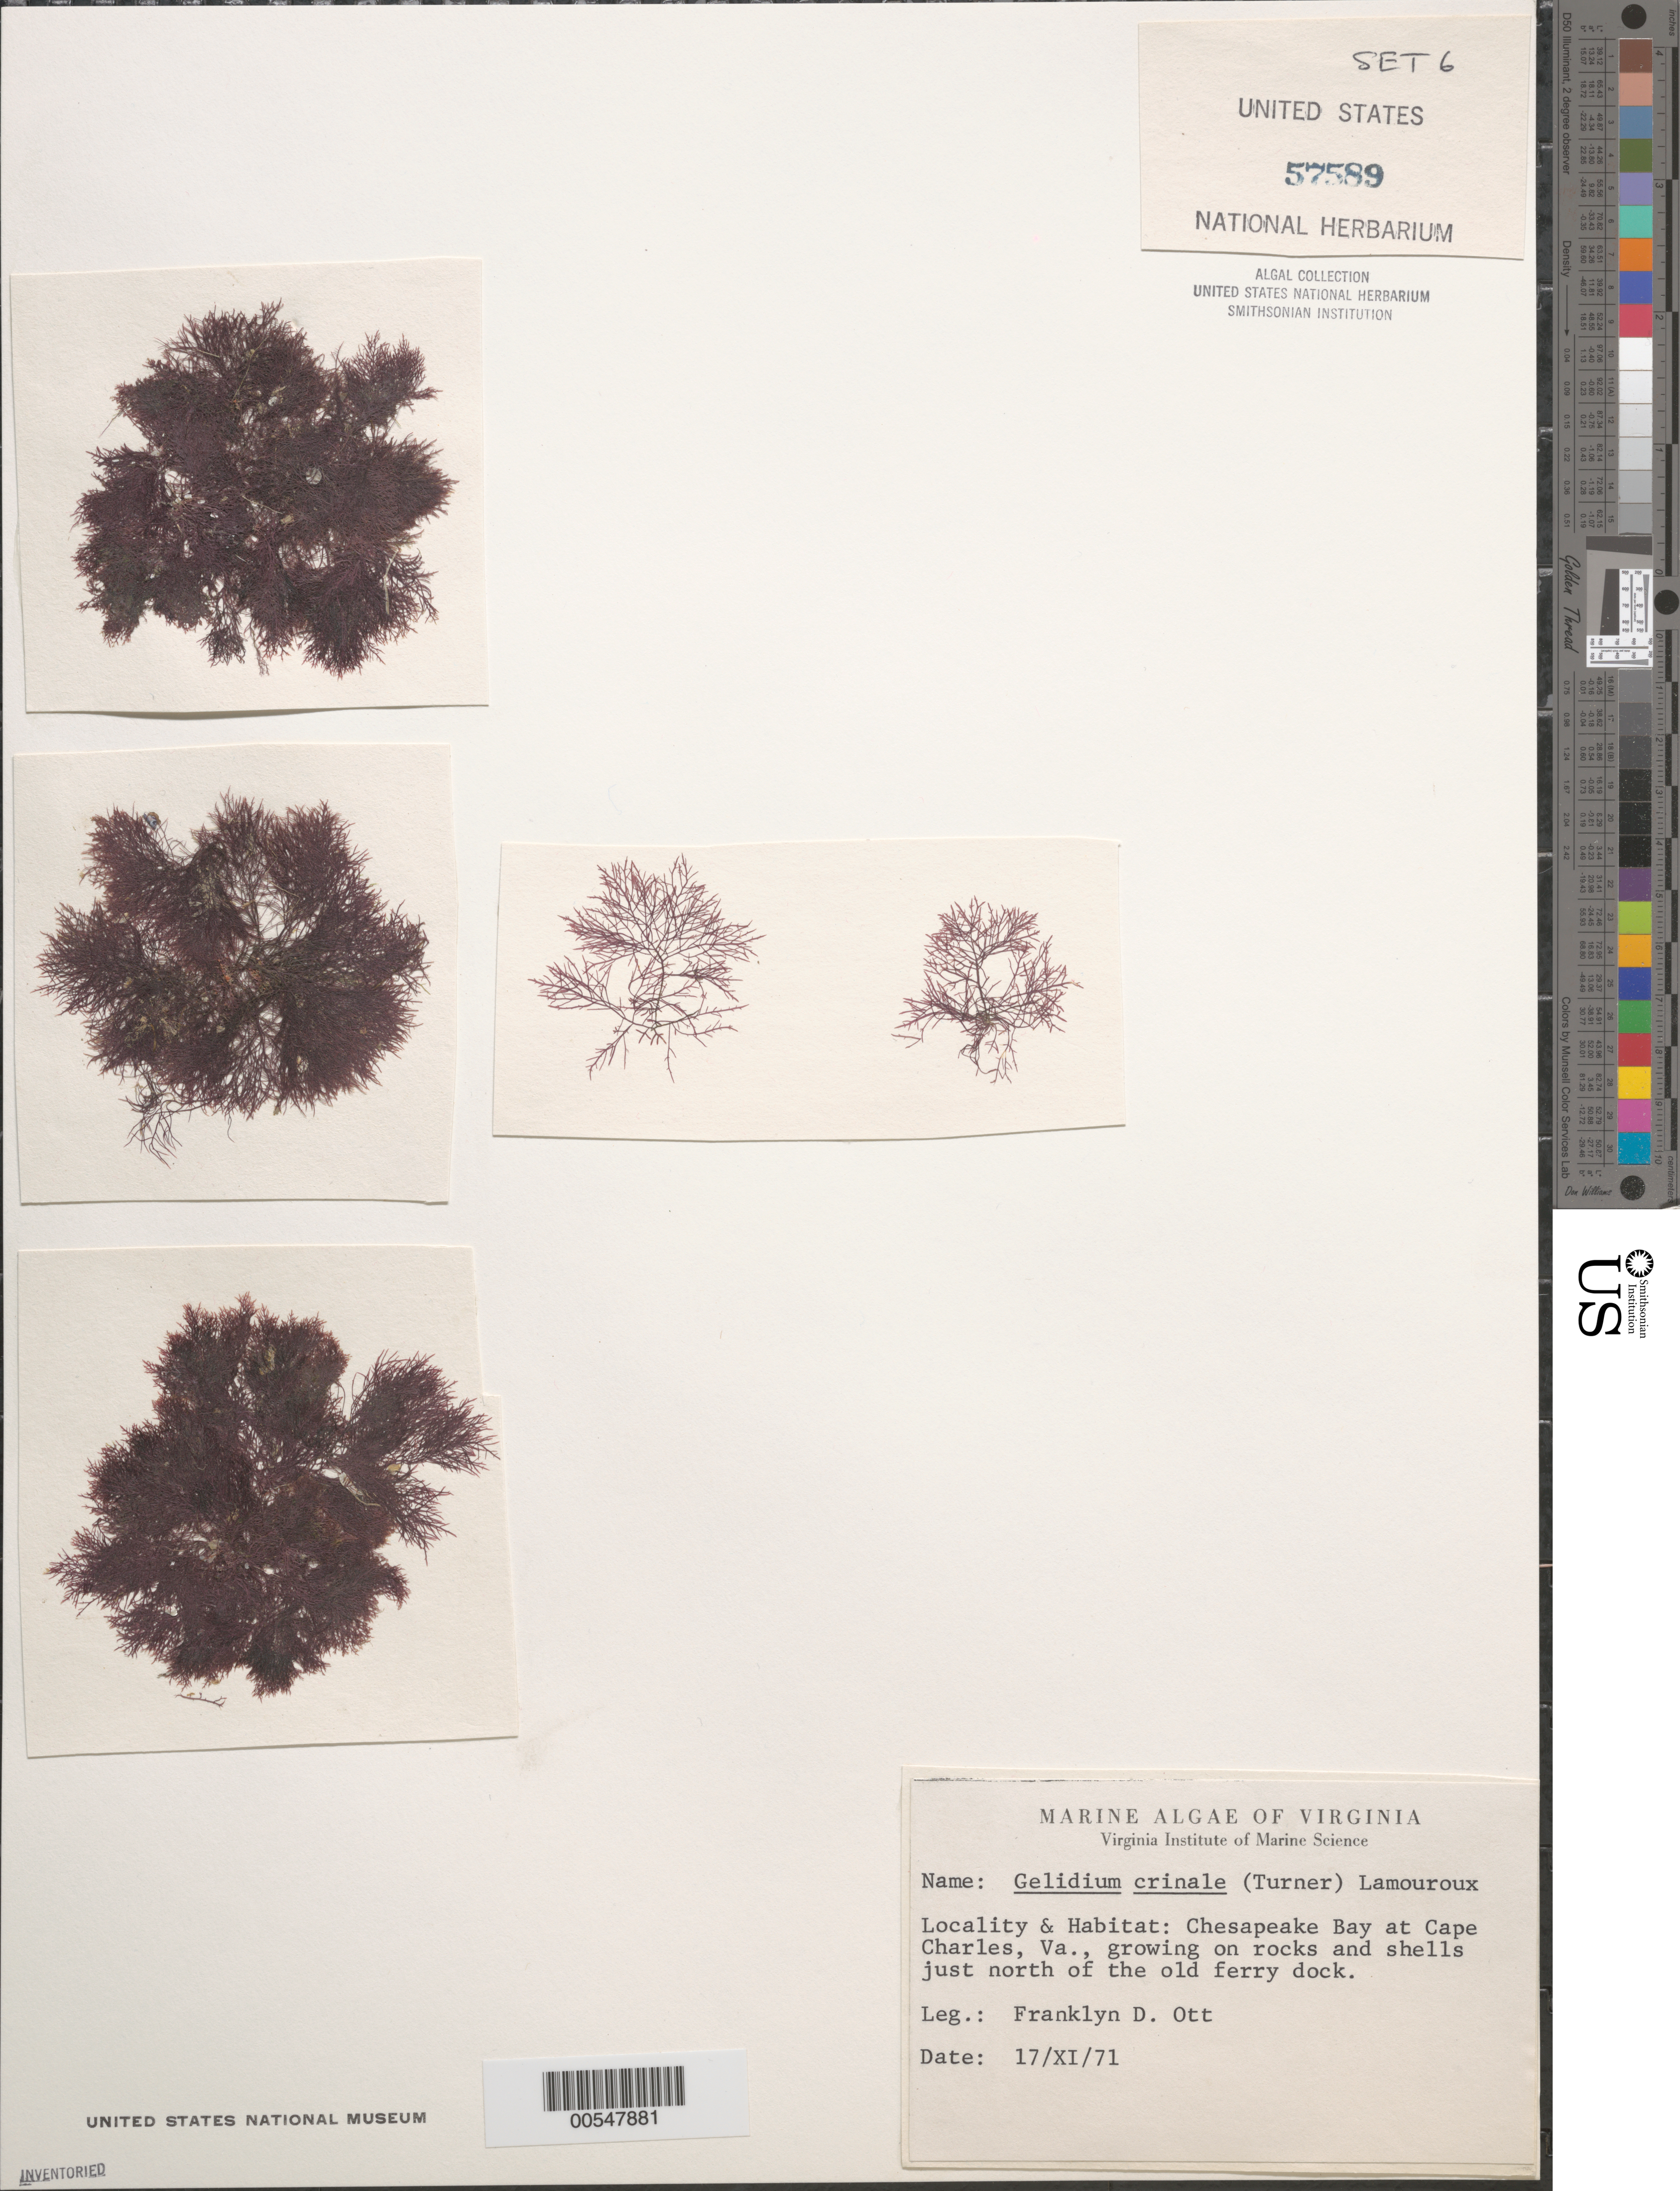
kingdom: Plantae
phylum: Rhodophyta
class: Florideophyceae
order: Gelidiales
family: Gelidiaceae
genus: Gelidium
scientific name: Gelidium crinale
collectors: F. Ott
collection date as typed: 17 Nov 1971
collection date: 1971-11-17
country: United States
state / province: Virginia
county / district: Northampton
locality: Chesapeake Bay, Cape Charles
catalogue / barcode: US 57589